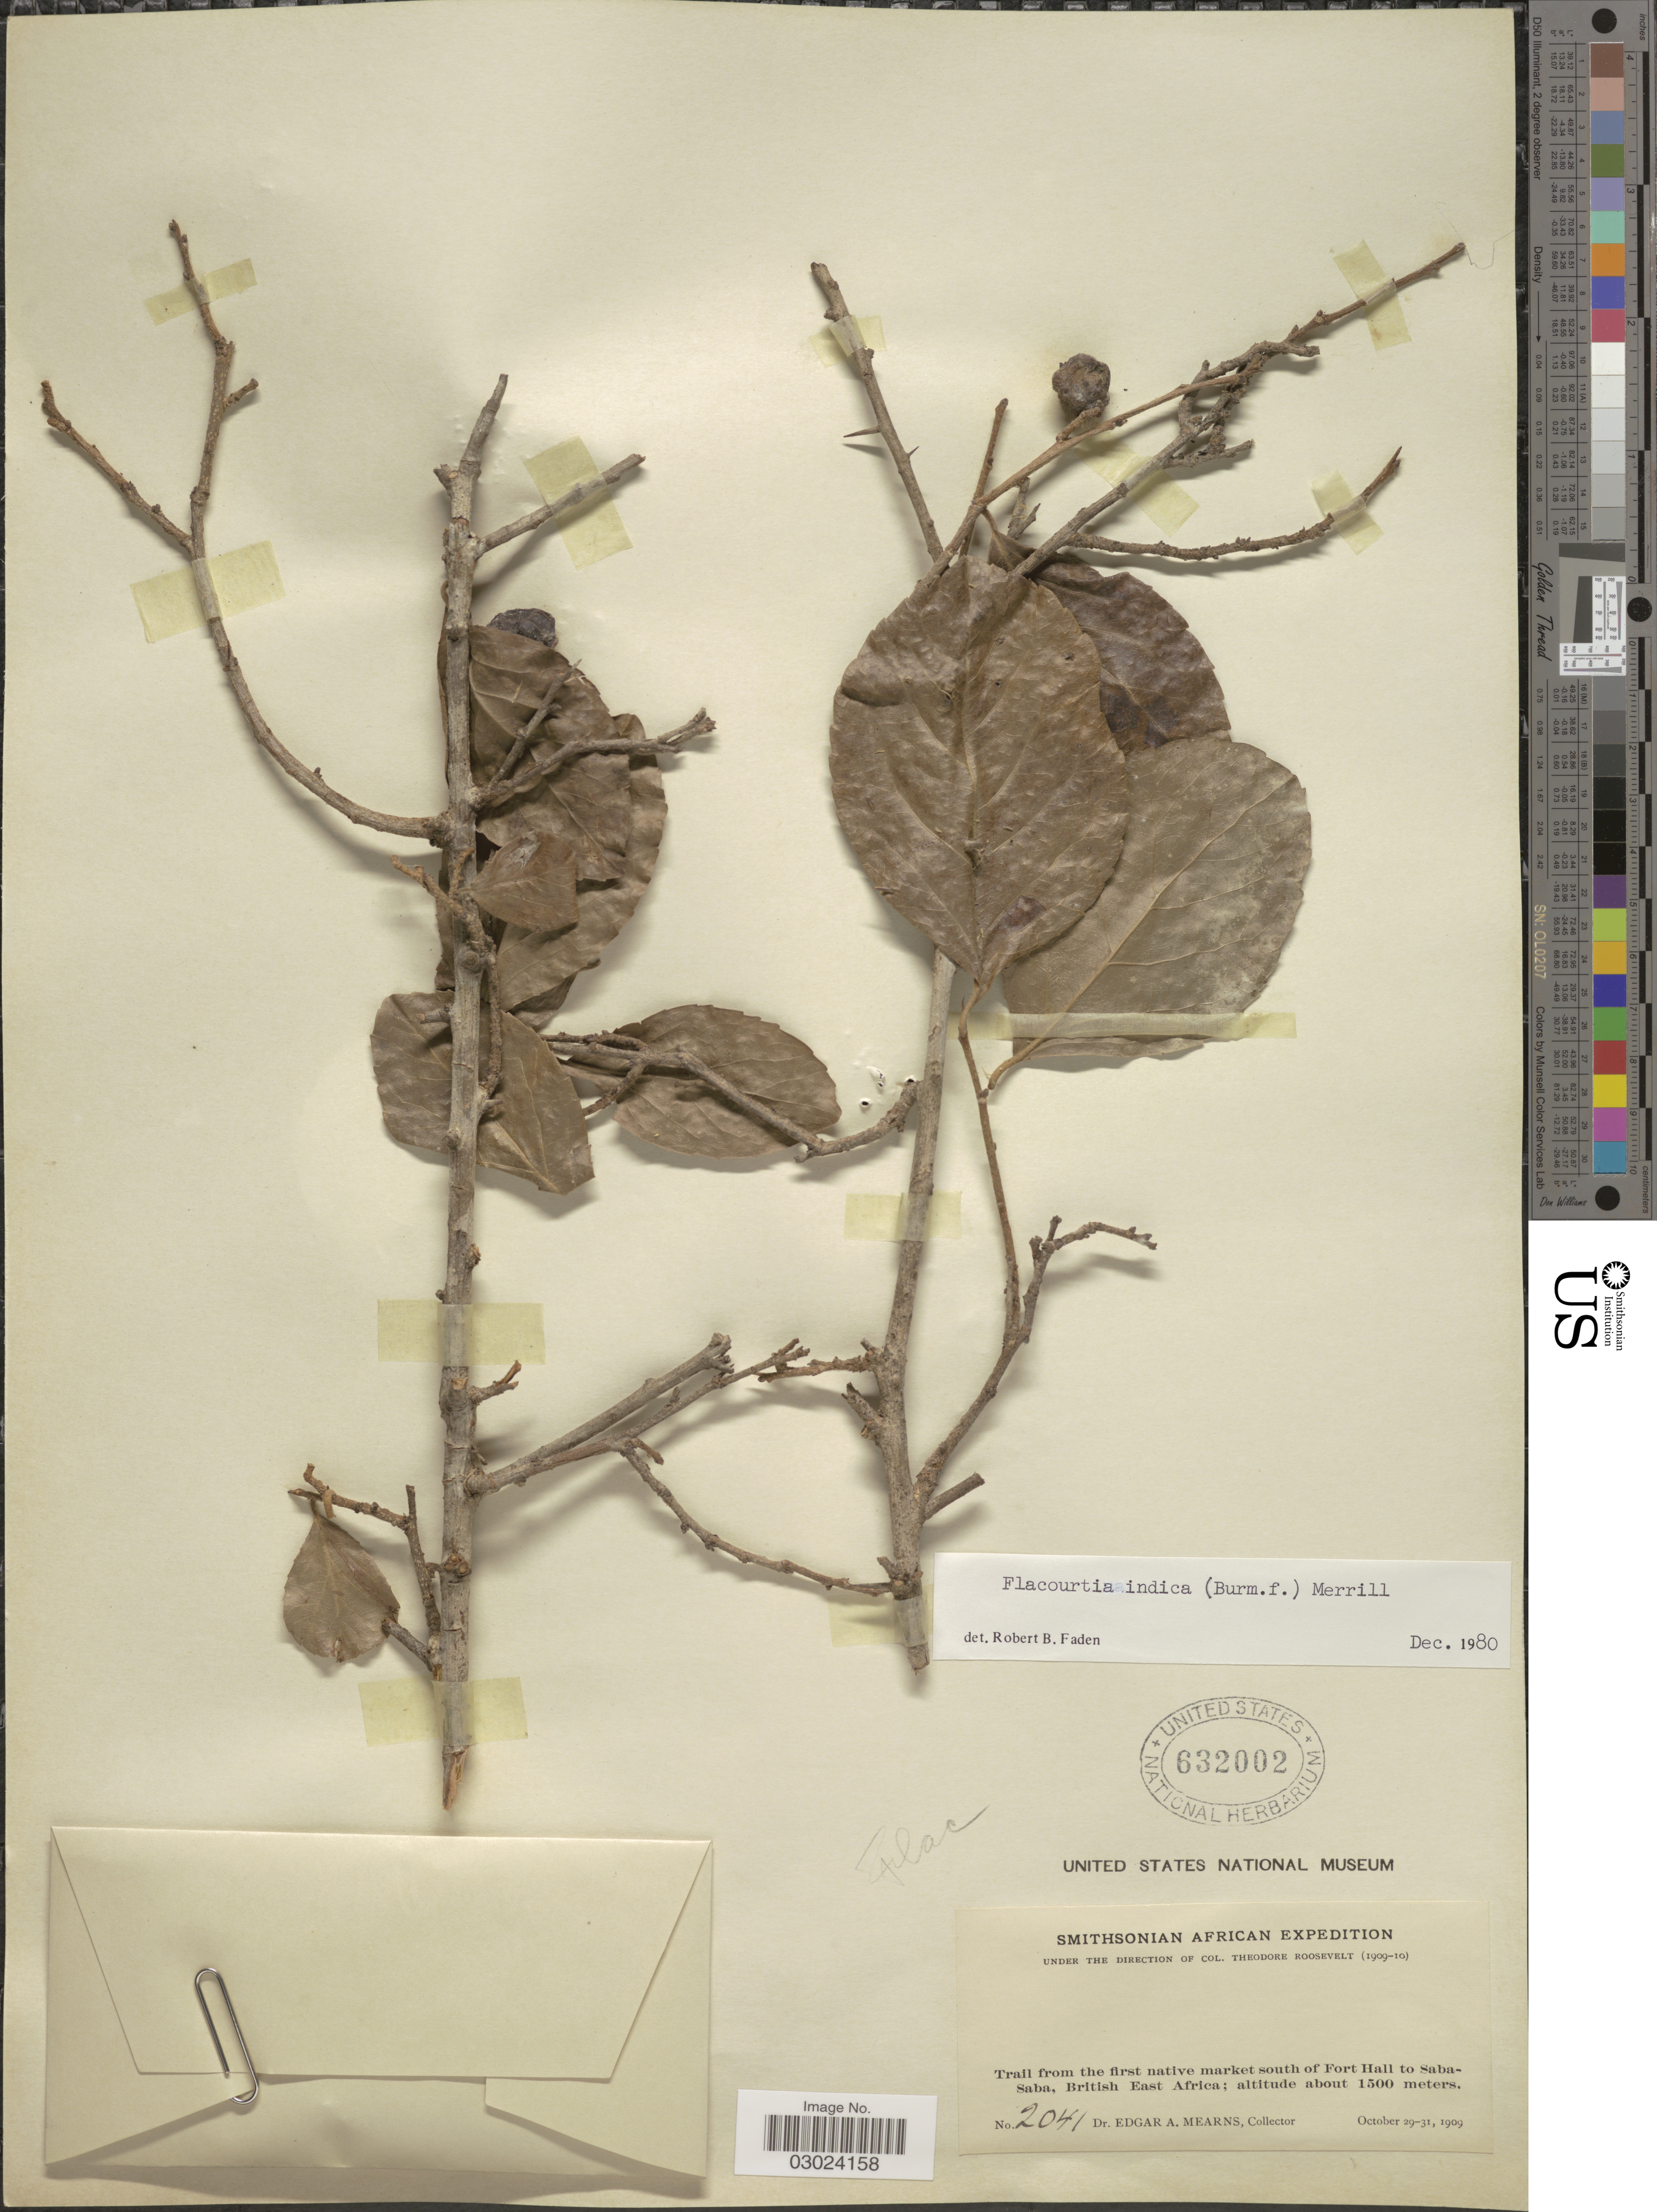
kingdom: Plantae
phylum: Tracheophyta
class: Magnoliopsida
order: Malpighiales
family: Salicaceae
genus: Flacourtia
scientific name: Flacourtia indica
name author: (Burm. f.) Merr.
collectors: E. A. Mearns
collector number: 2041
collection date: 1909-10-29/1909-10-31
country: Kenya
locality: Trail from the first native market south of Fort Hall to Saba-Saba, British East Africa.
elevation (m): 1500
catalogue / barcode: US 632002